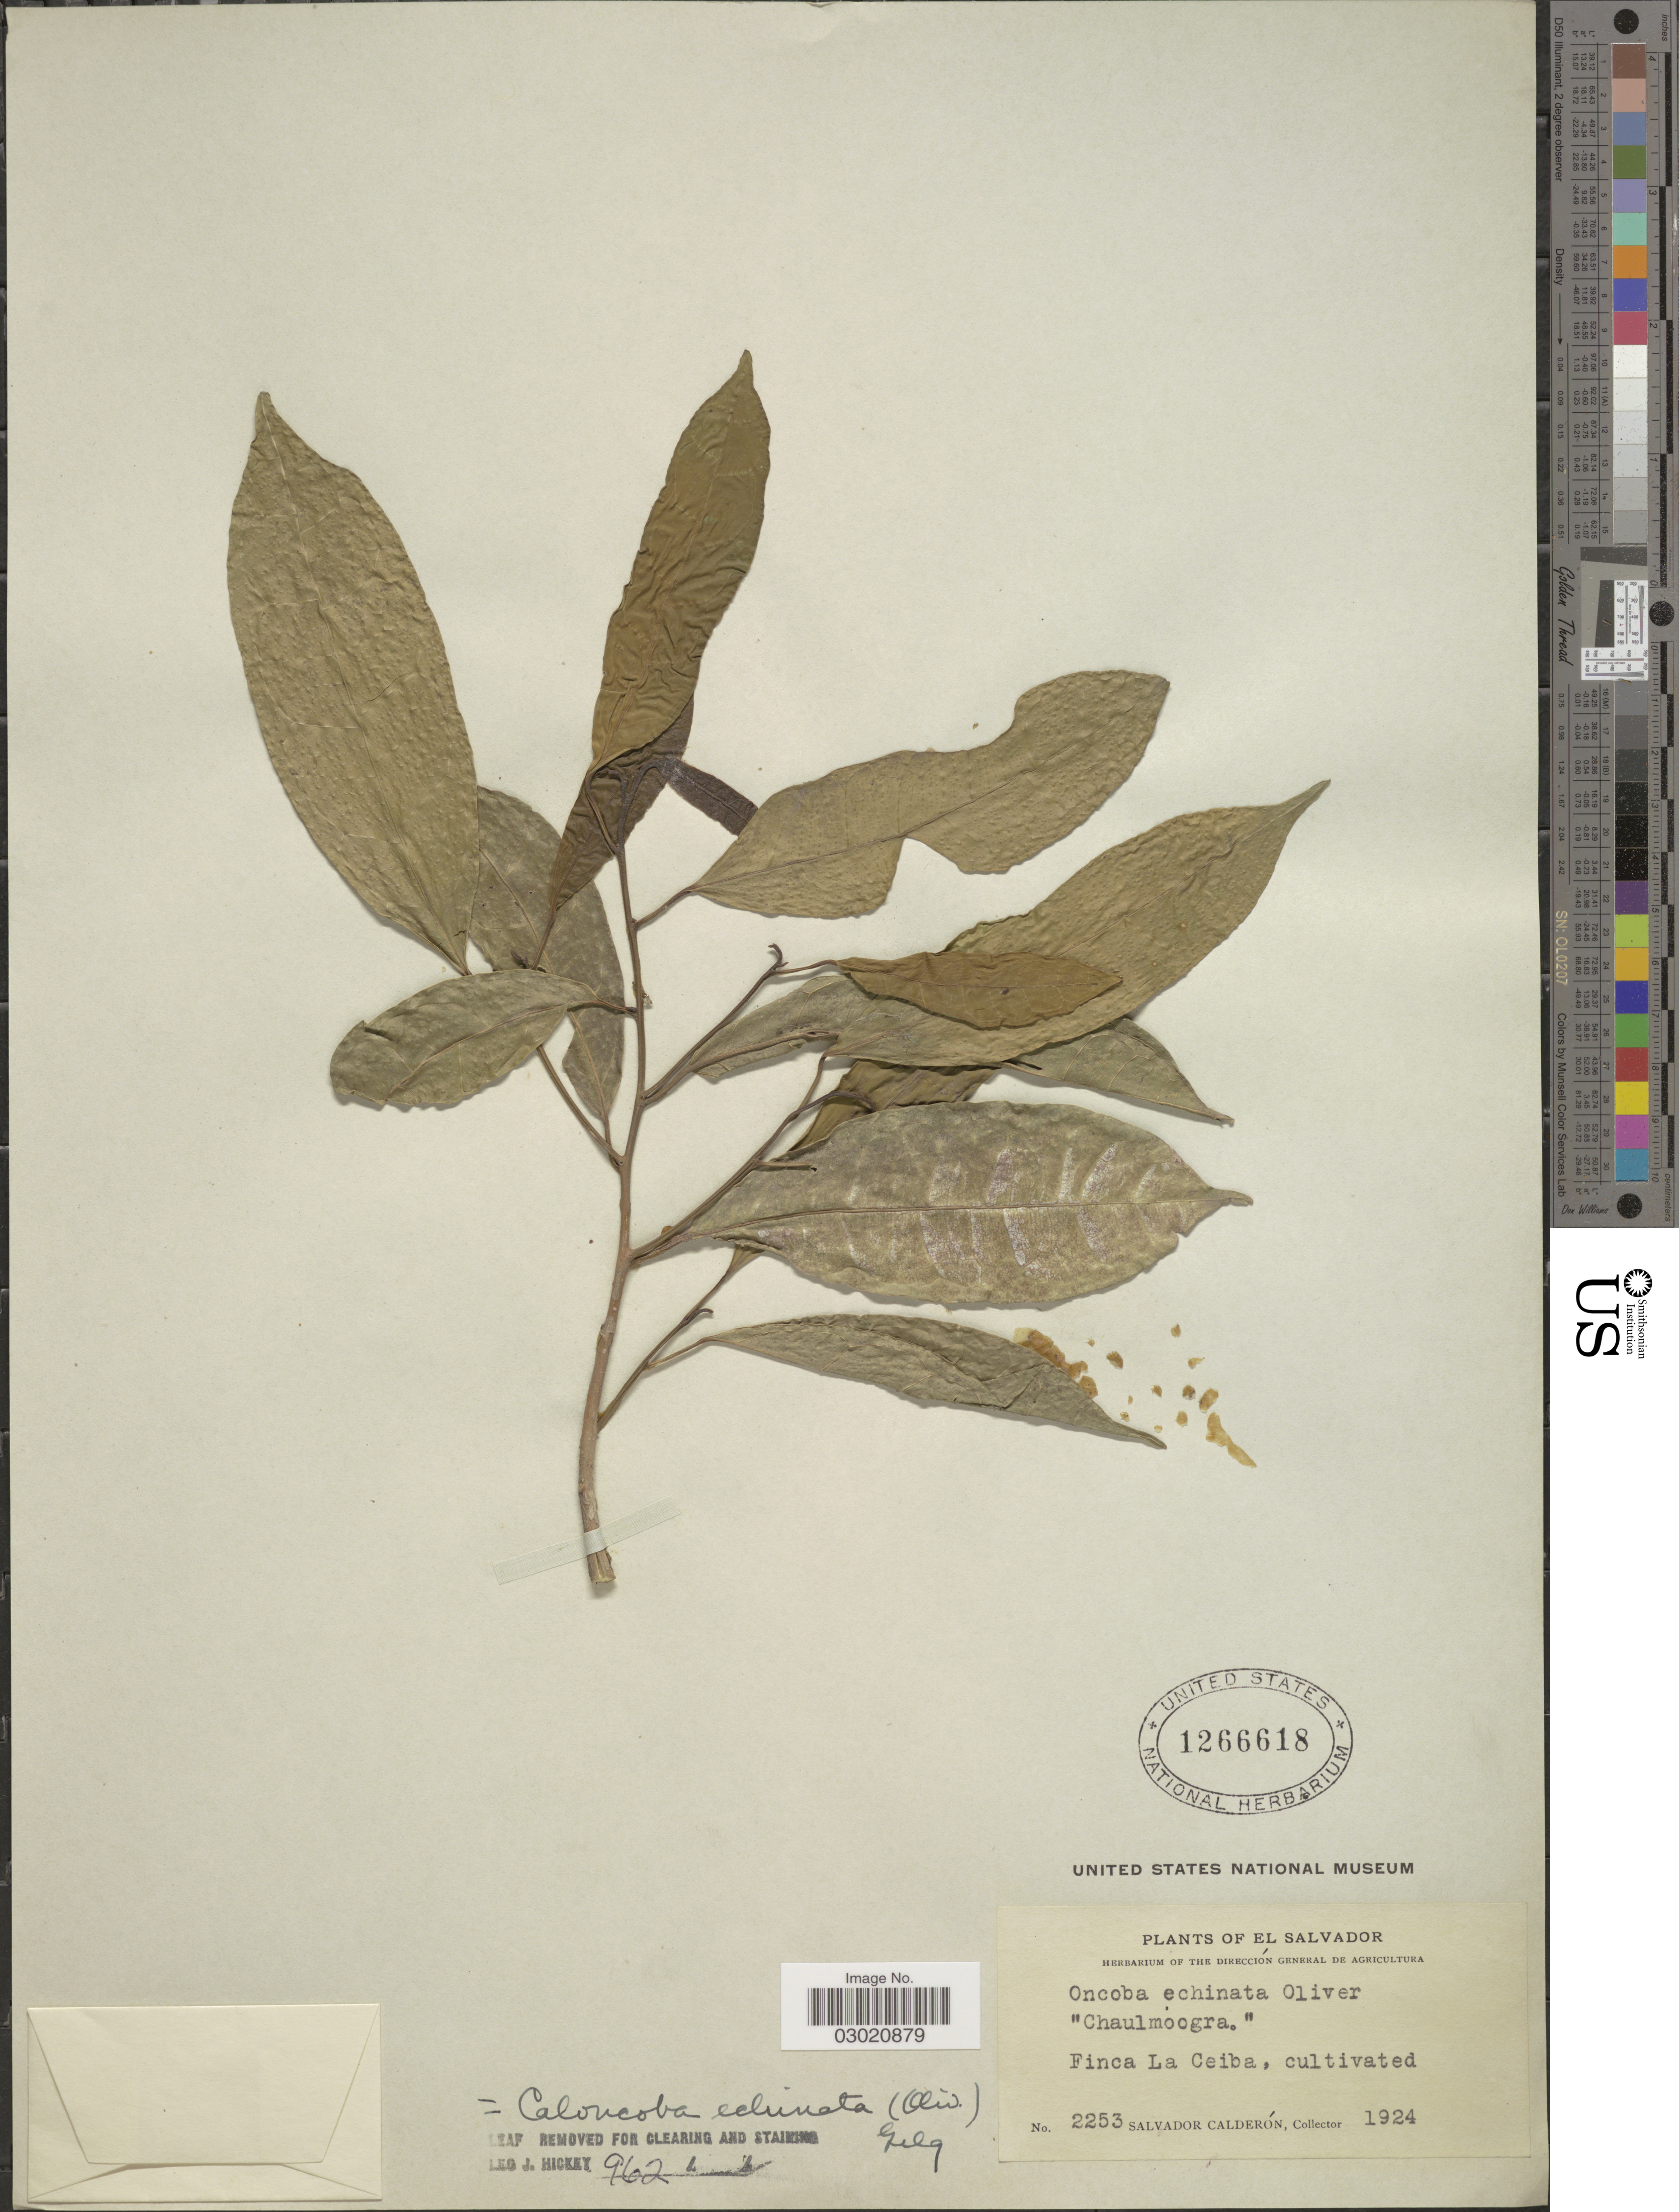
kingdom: Plantae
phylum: Tracheophyta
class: Magnoliopsida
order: Malpighiales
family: Achariaceae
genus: Caloncoba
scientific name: Caloncoba echinata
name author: (Oliv.) Gilg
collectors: S. Calderón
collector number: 2253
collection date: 1924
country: El Salvador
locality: Finca La Ceiba.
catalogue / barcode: US 1266618